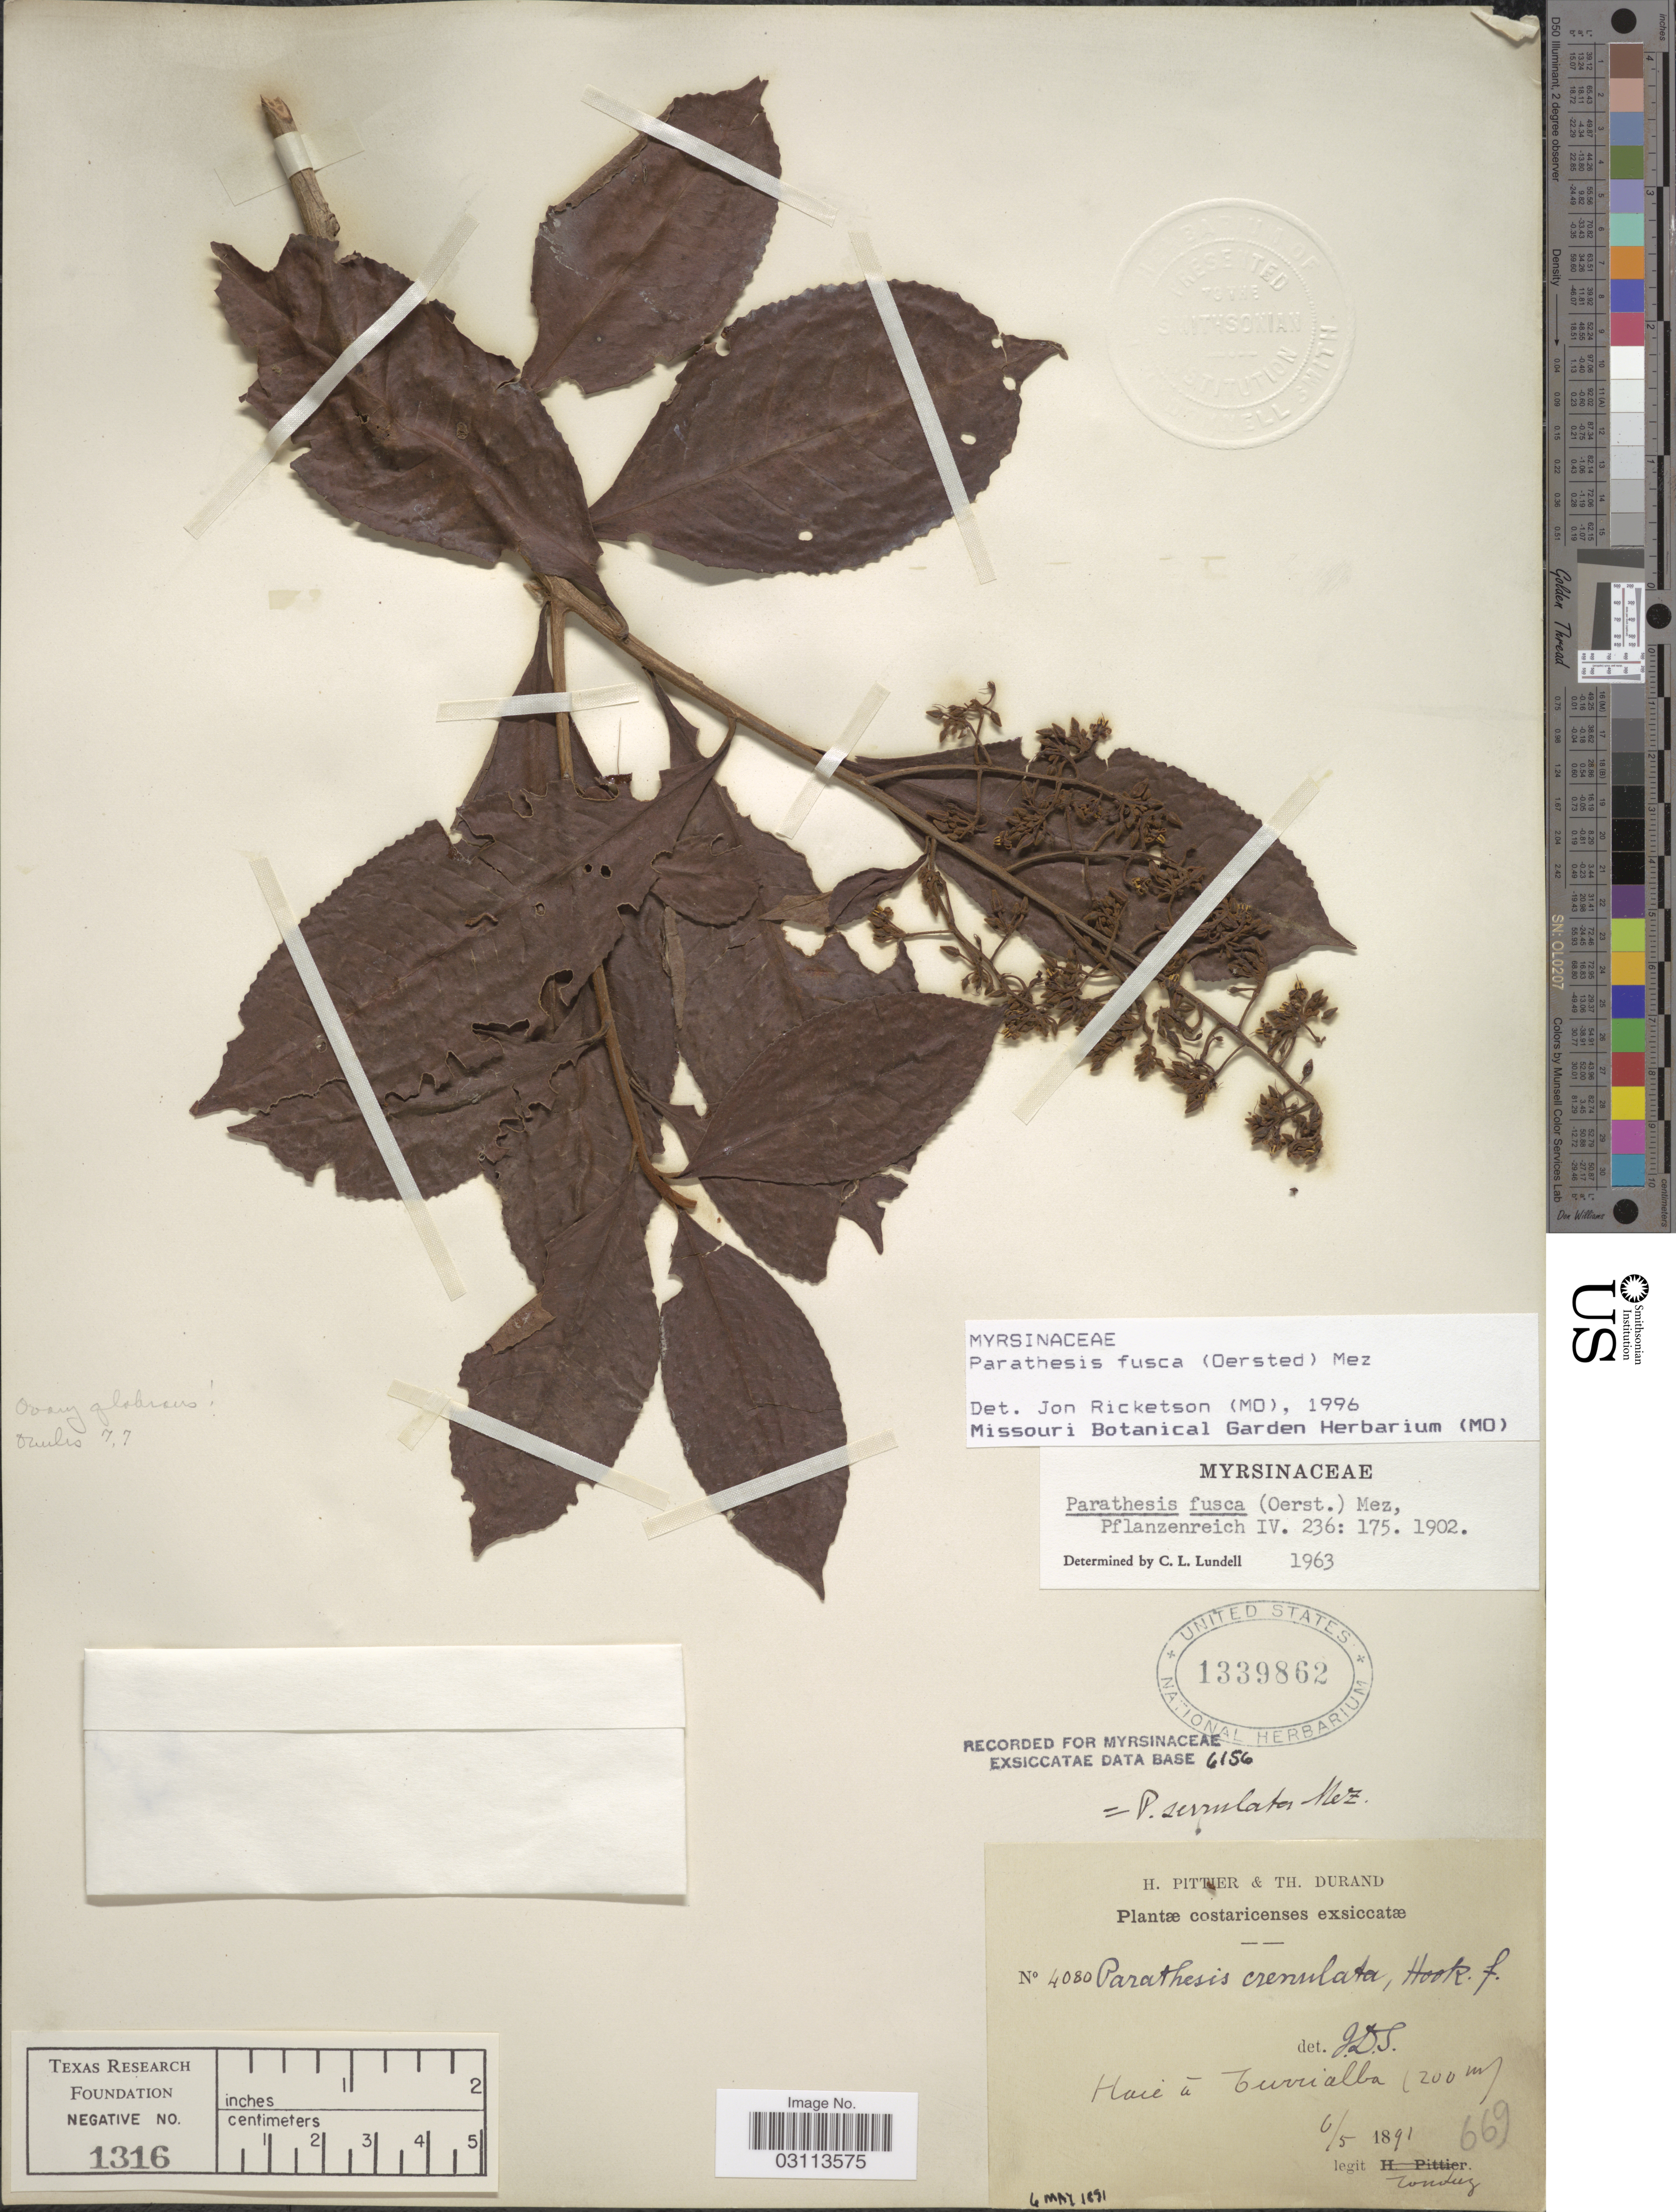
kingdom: Plantae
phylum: Tracheophyta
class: Magnoliopsida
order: Ericales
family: Primulaceae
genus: Parathesis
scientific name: Parathesis fusca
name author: (Oerst.) Mez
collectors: Tonduz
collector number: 4080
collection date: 1891-06-05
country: Costa Rica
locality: Haie á Turrialba.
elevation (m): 200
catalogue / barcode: US 1339862